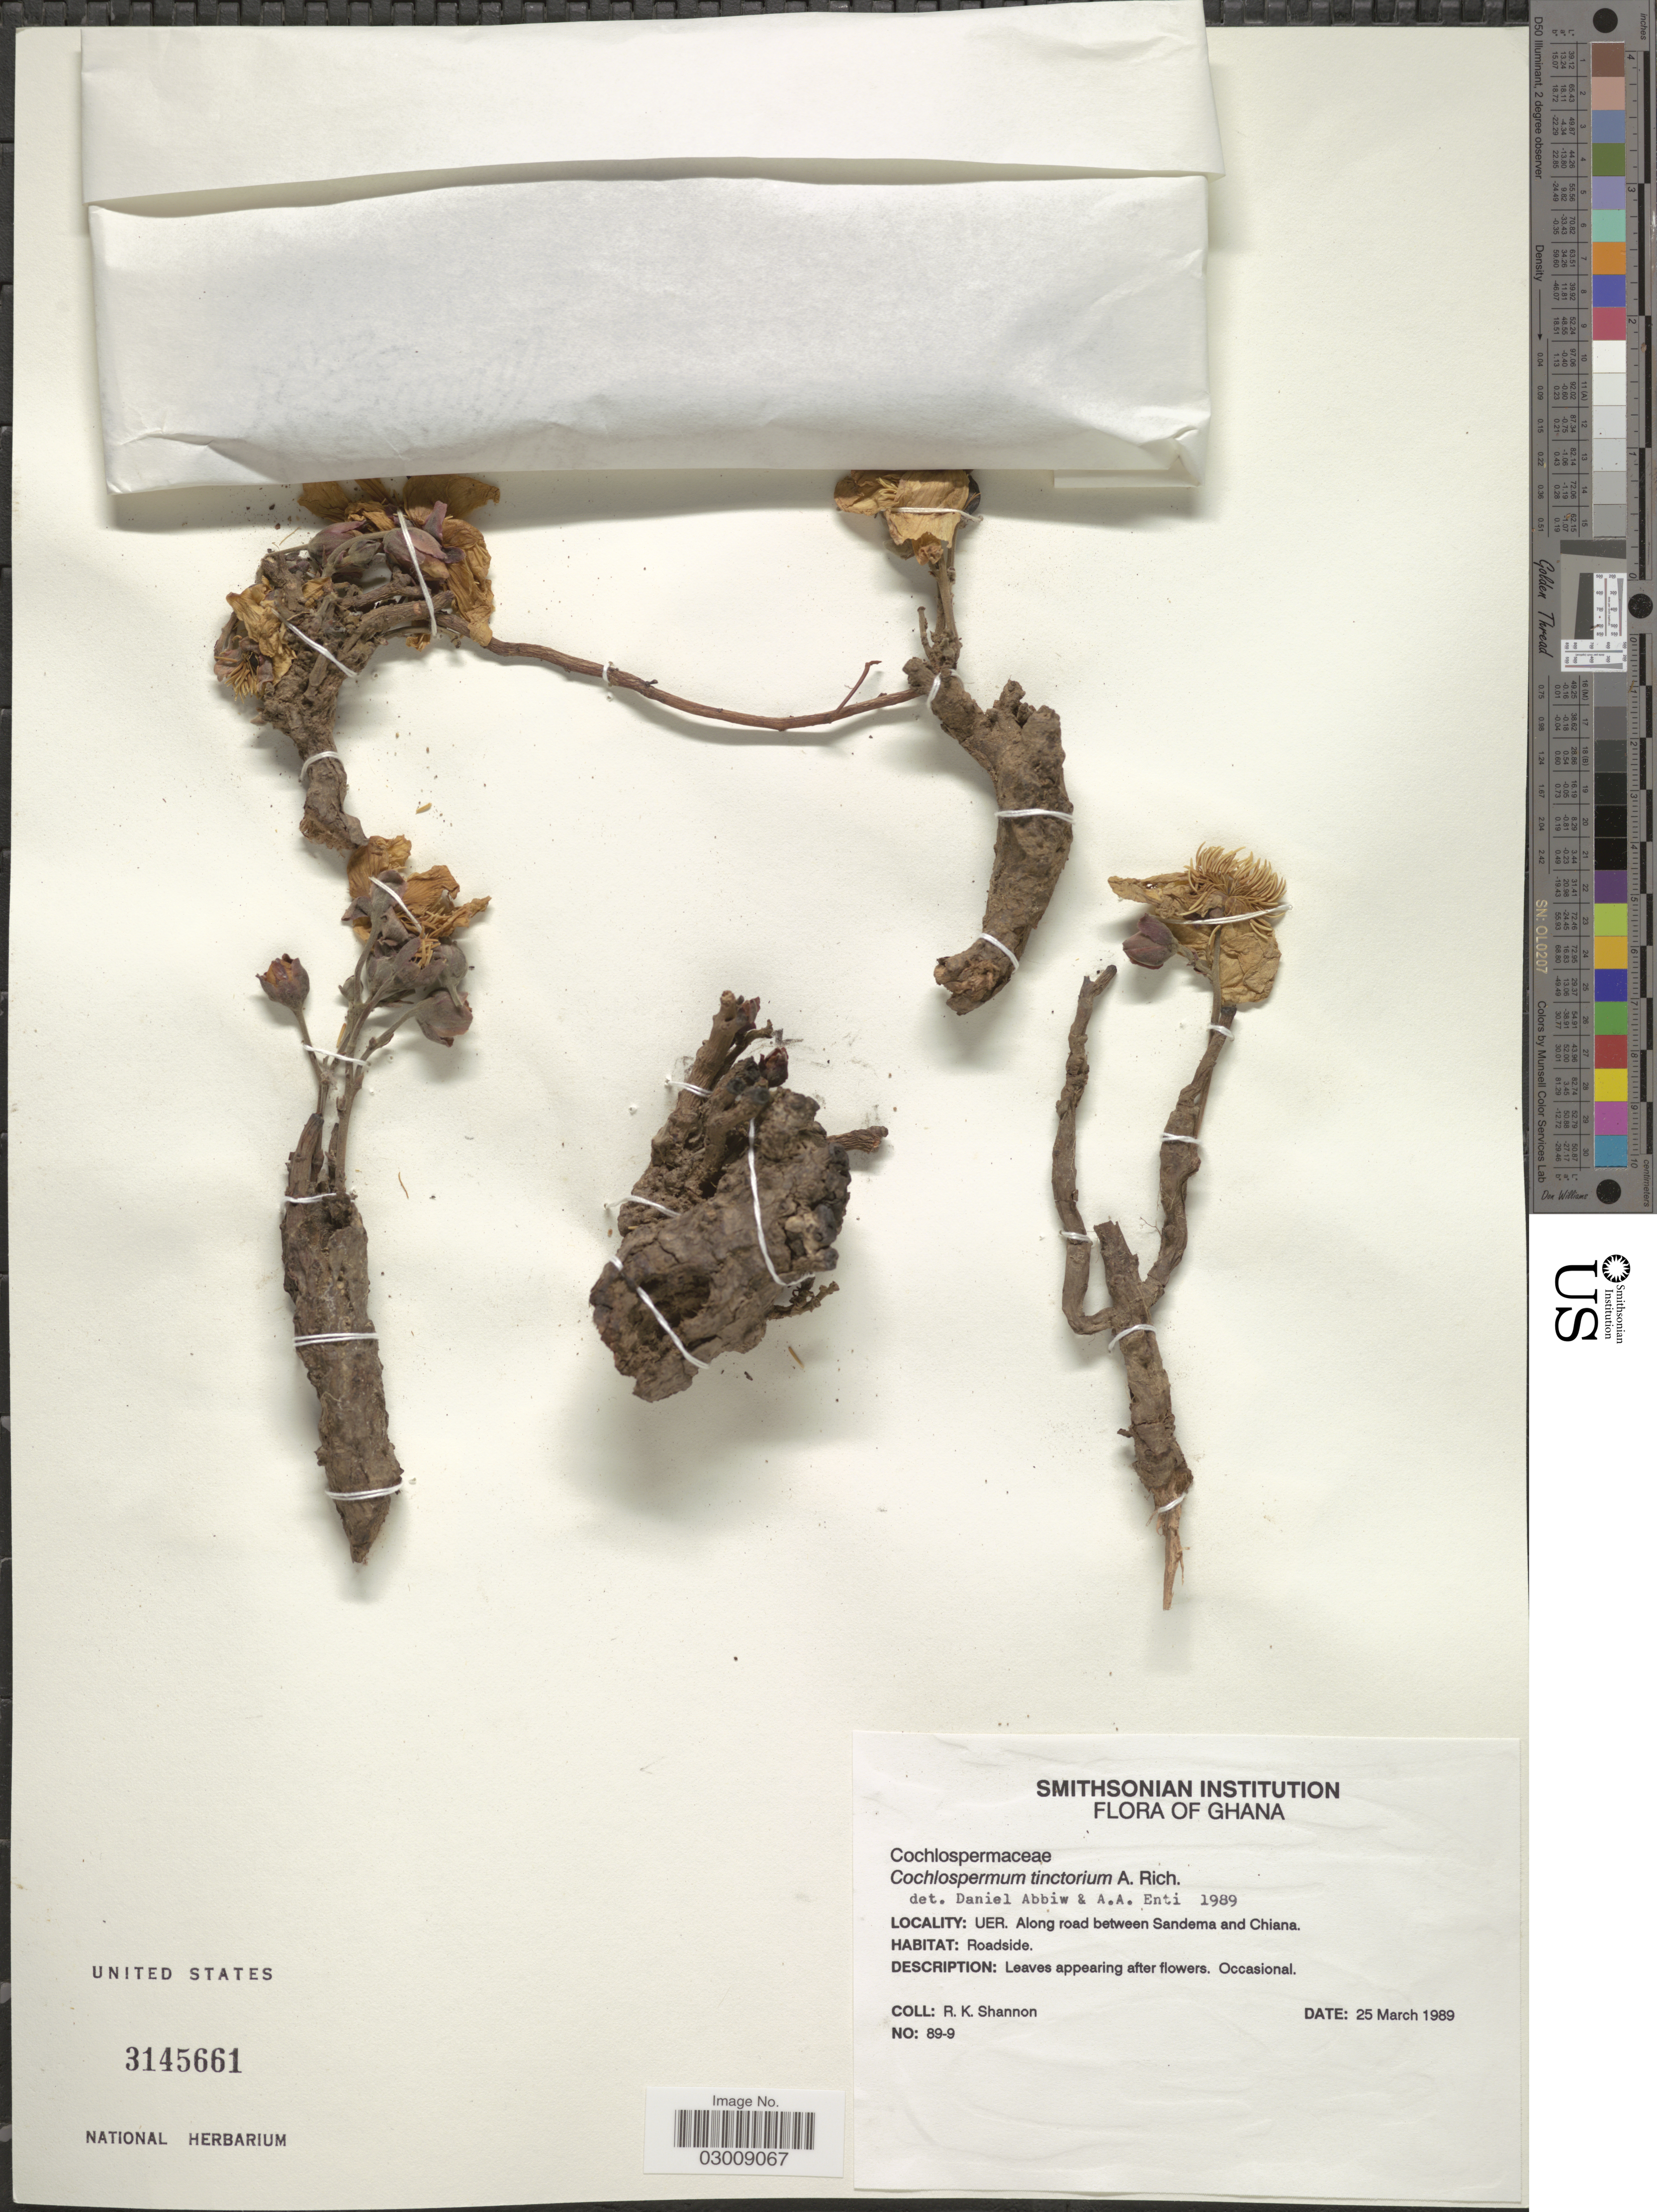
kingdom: Plantae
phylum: Tracheophyta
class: Magnoliopsida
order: Malvales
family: Cochlospermaceae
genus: Cochlospermum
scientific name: Cochlospermum tinctorium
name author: A. Rich.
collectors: R. Shannon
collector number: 89-9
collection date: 1989-03-25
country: Ghana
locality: UER. Along road between Sandema and Chiana. Roadside.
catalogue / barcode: US 3145661